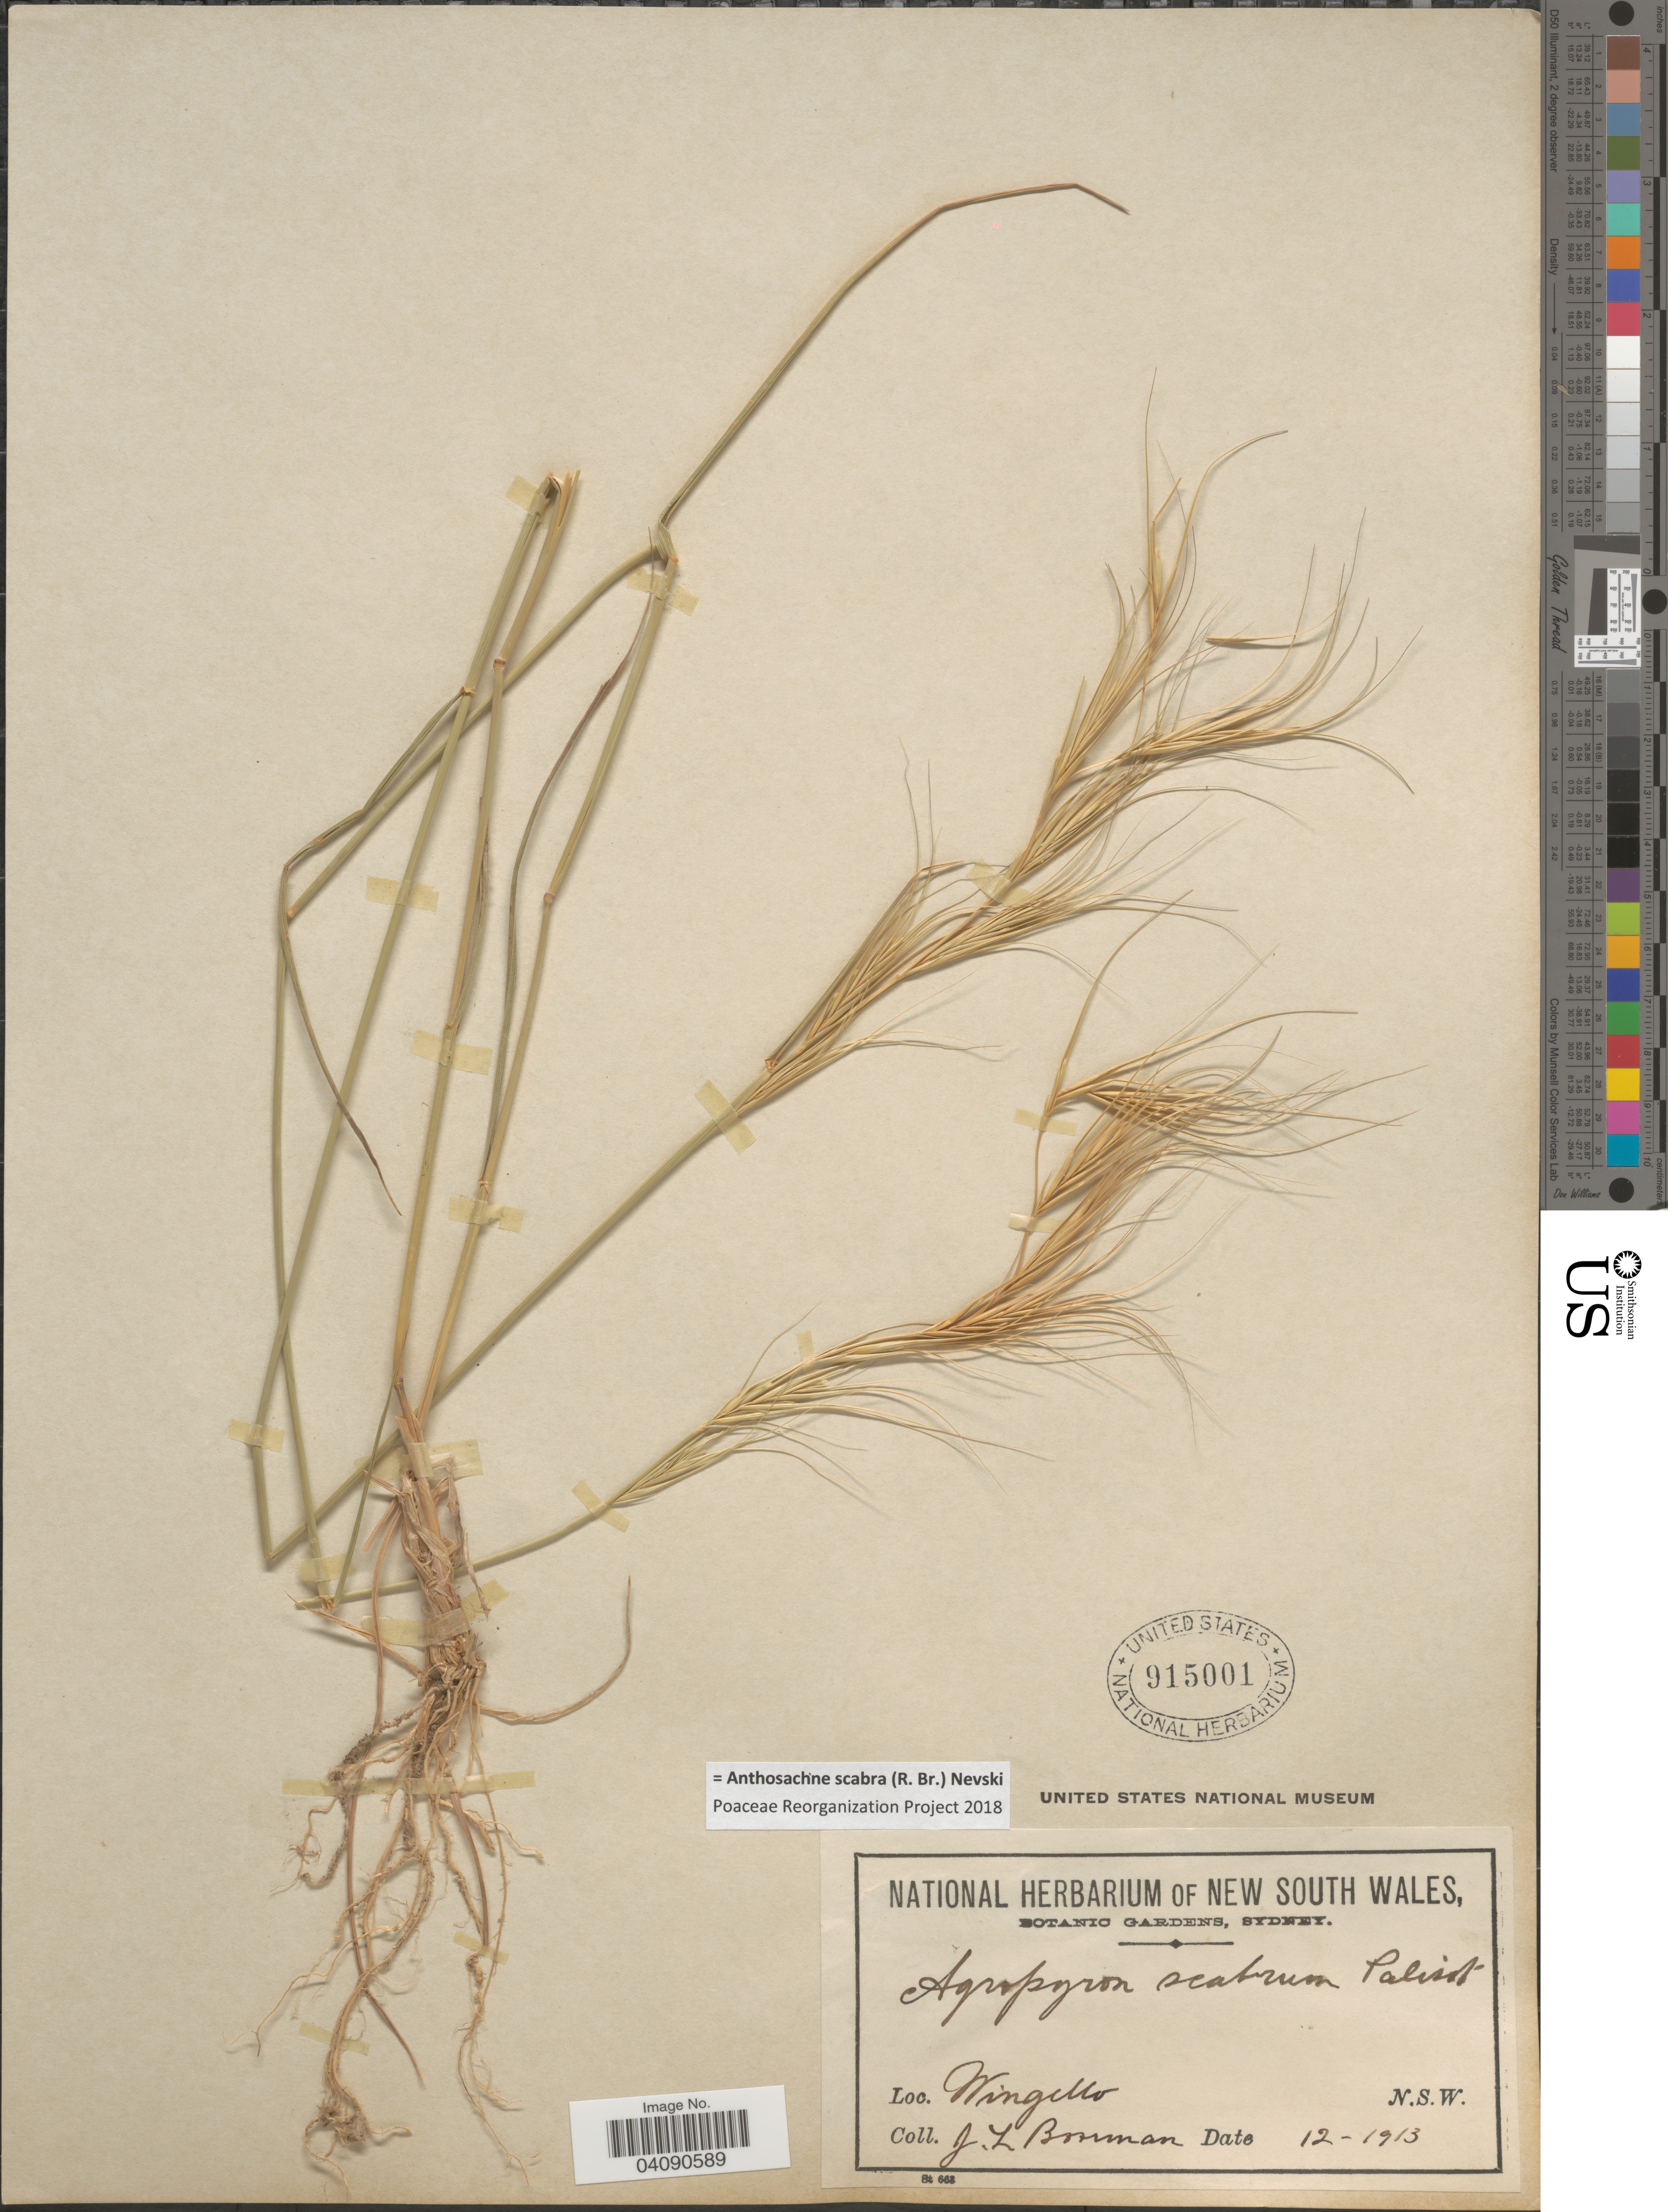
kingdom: Plantae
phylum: Tracheophyta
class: Liliopsida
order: Poales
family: Poaceae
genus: Anthosachne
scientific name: Anthosachne scabra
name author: (R. Br.) Nevski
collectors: J. Boorman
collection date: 1913-12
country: Australia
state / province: New South Wales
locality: Wingello.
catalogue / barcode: US 915001